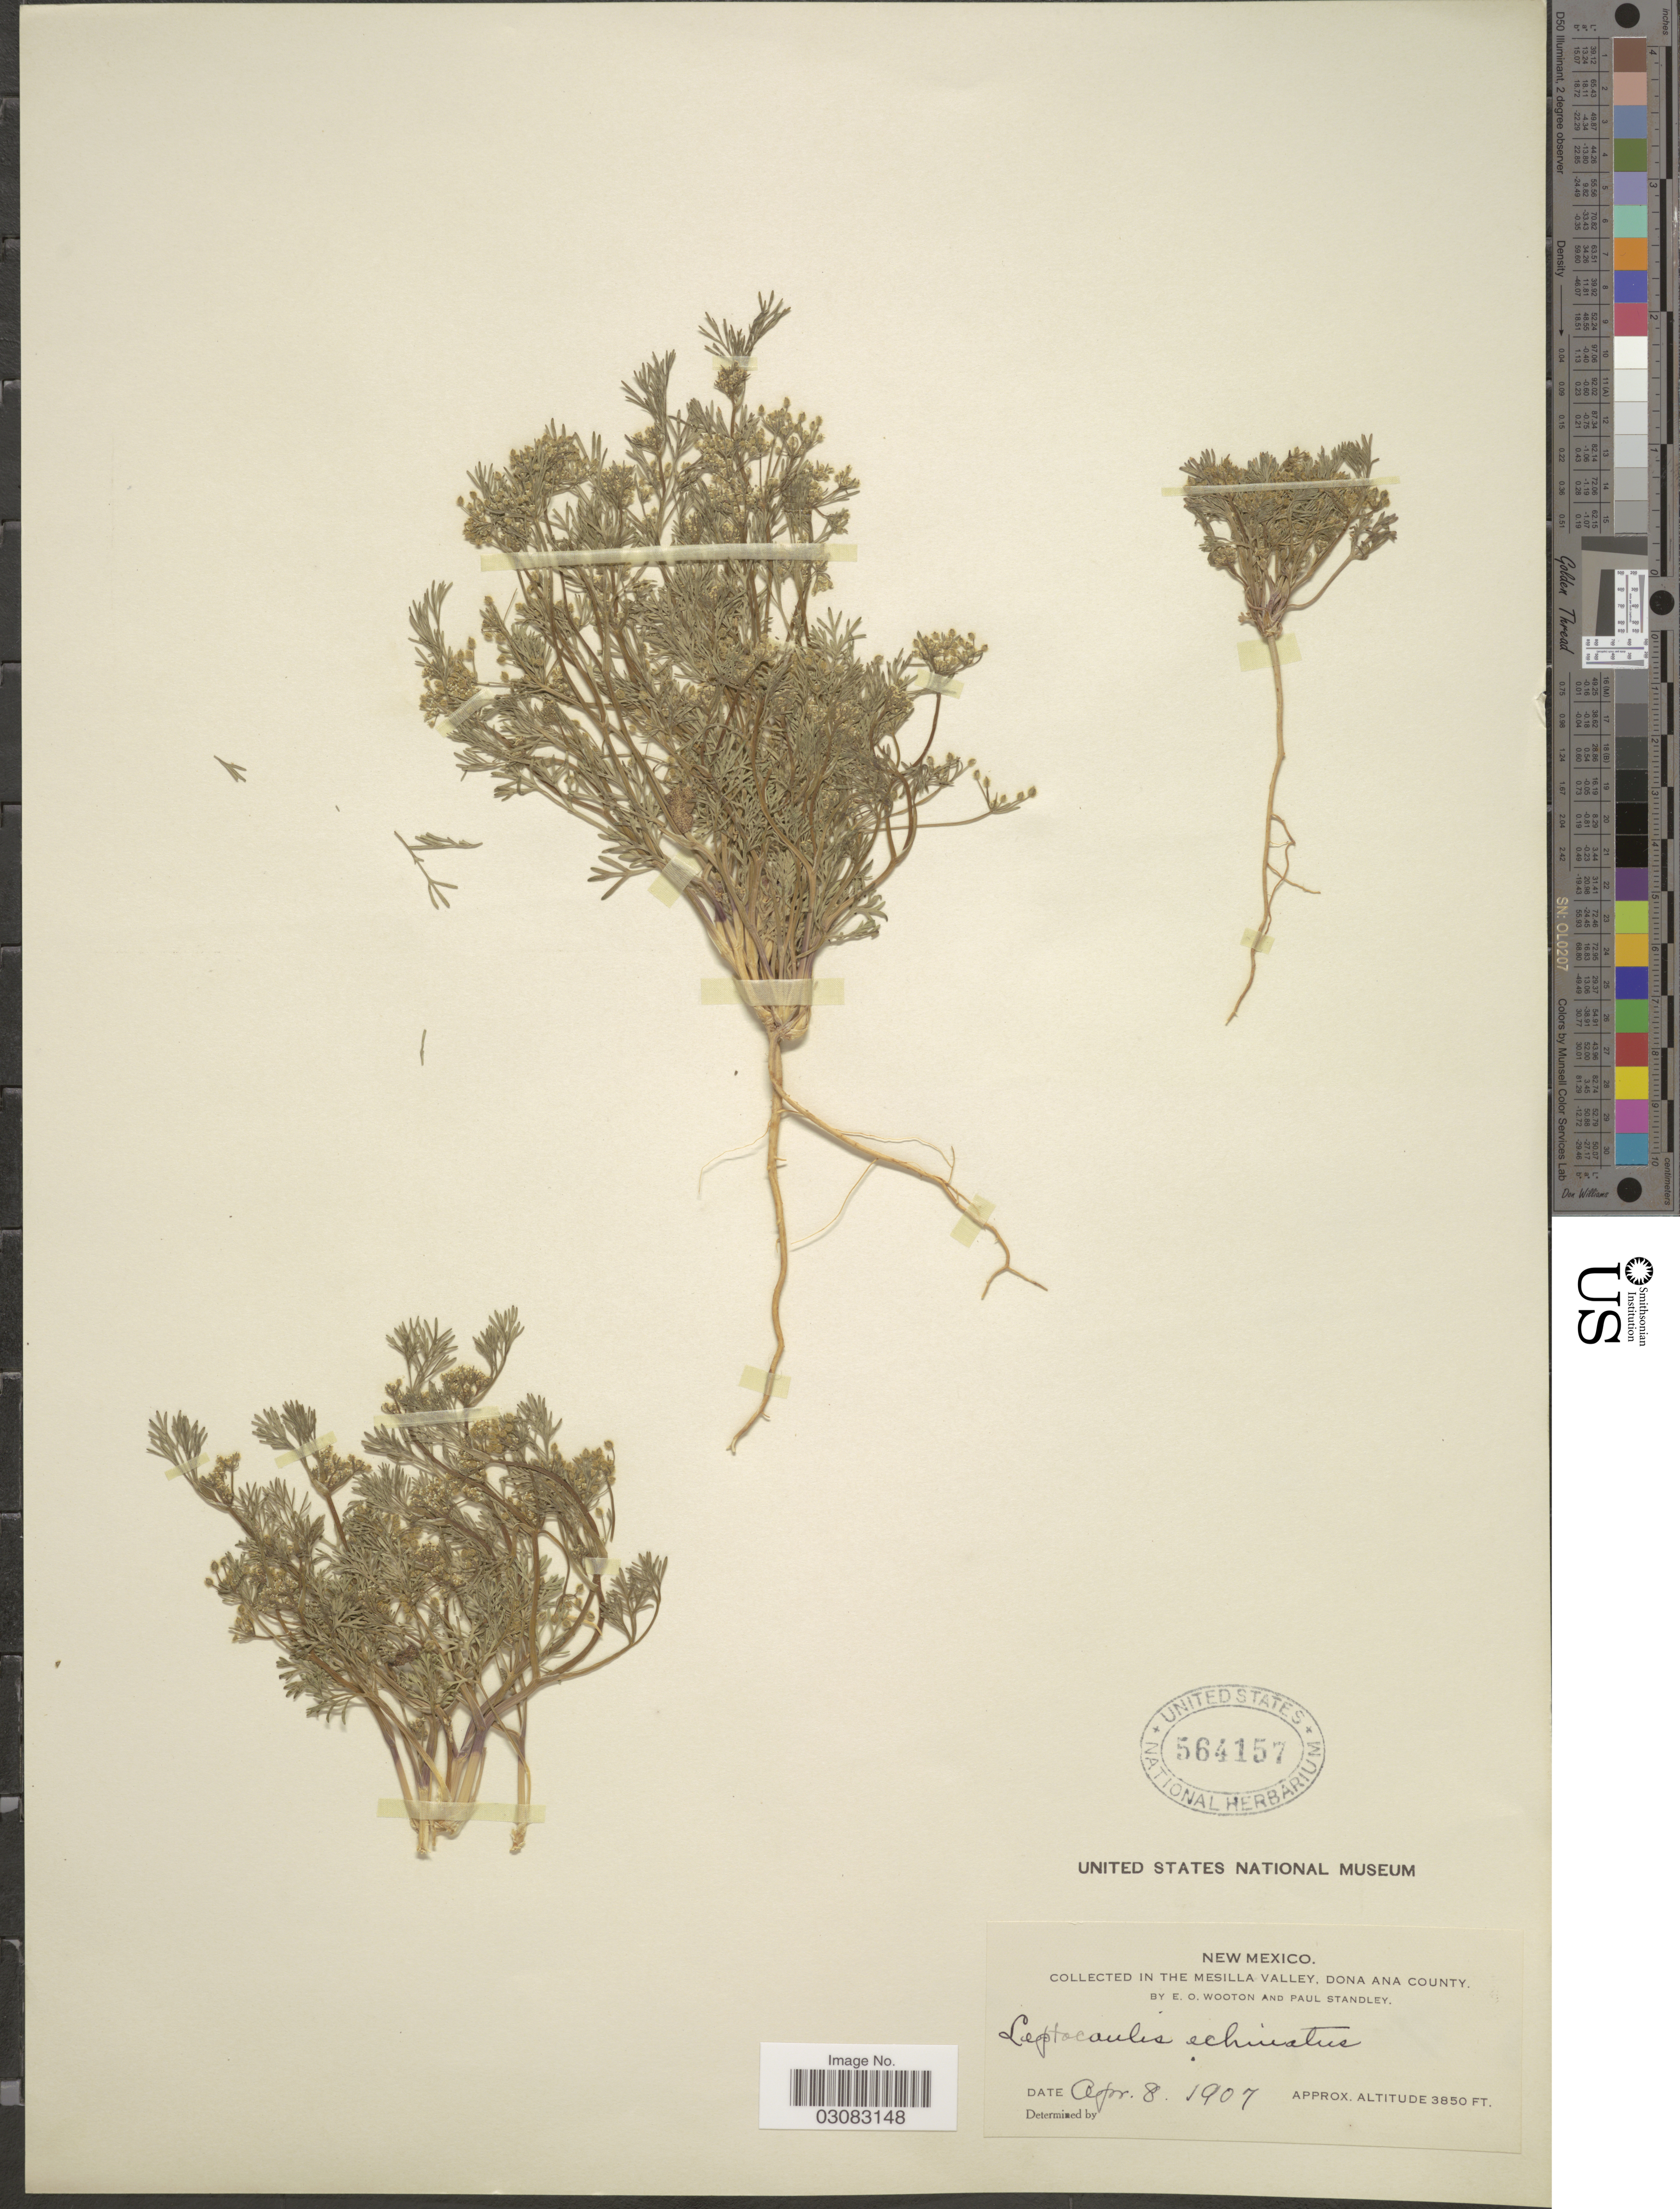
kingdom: Plantae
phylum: Tracheophyta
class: Magnoliopsida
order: Apiales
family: Apiaceae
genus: Spermolepis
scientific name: Spermolepis echinata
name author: (Nutt. ex DC.) A. Heller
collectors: E. O. Wooton & P. C. Standley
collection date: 1907-04-08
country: United States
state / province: New Mexico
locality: In the Mesilla Valley, Dona Ana County.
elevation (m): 1173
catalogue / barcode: US 564157